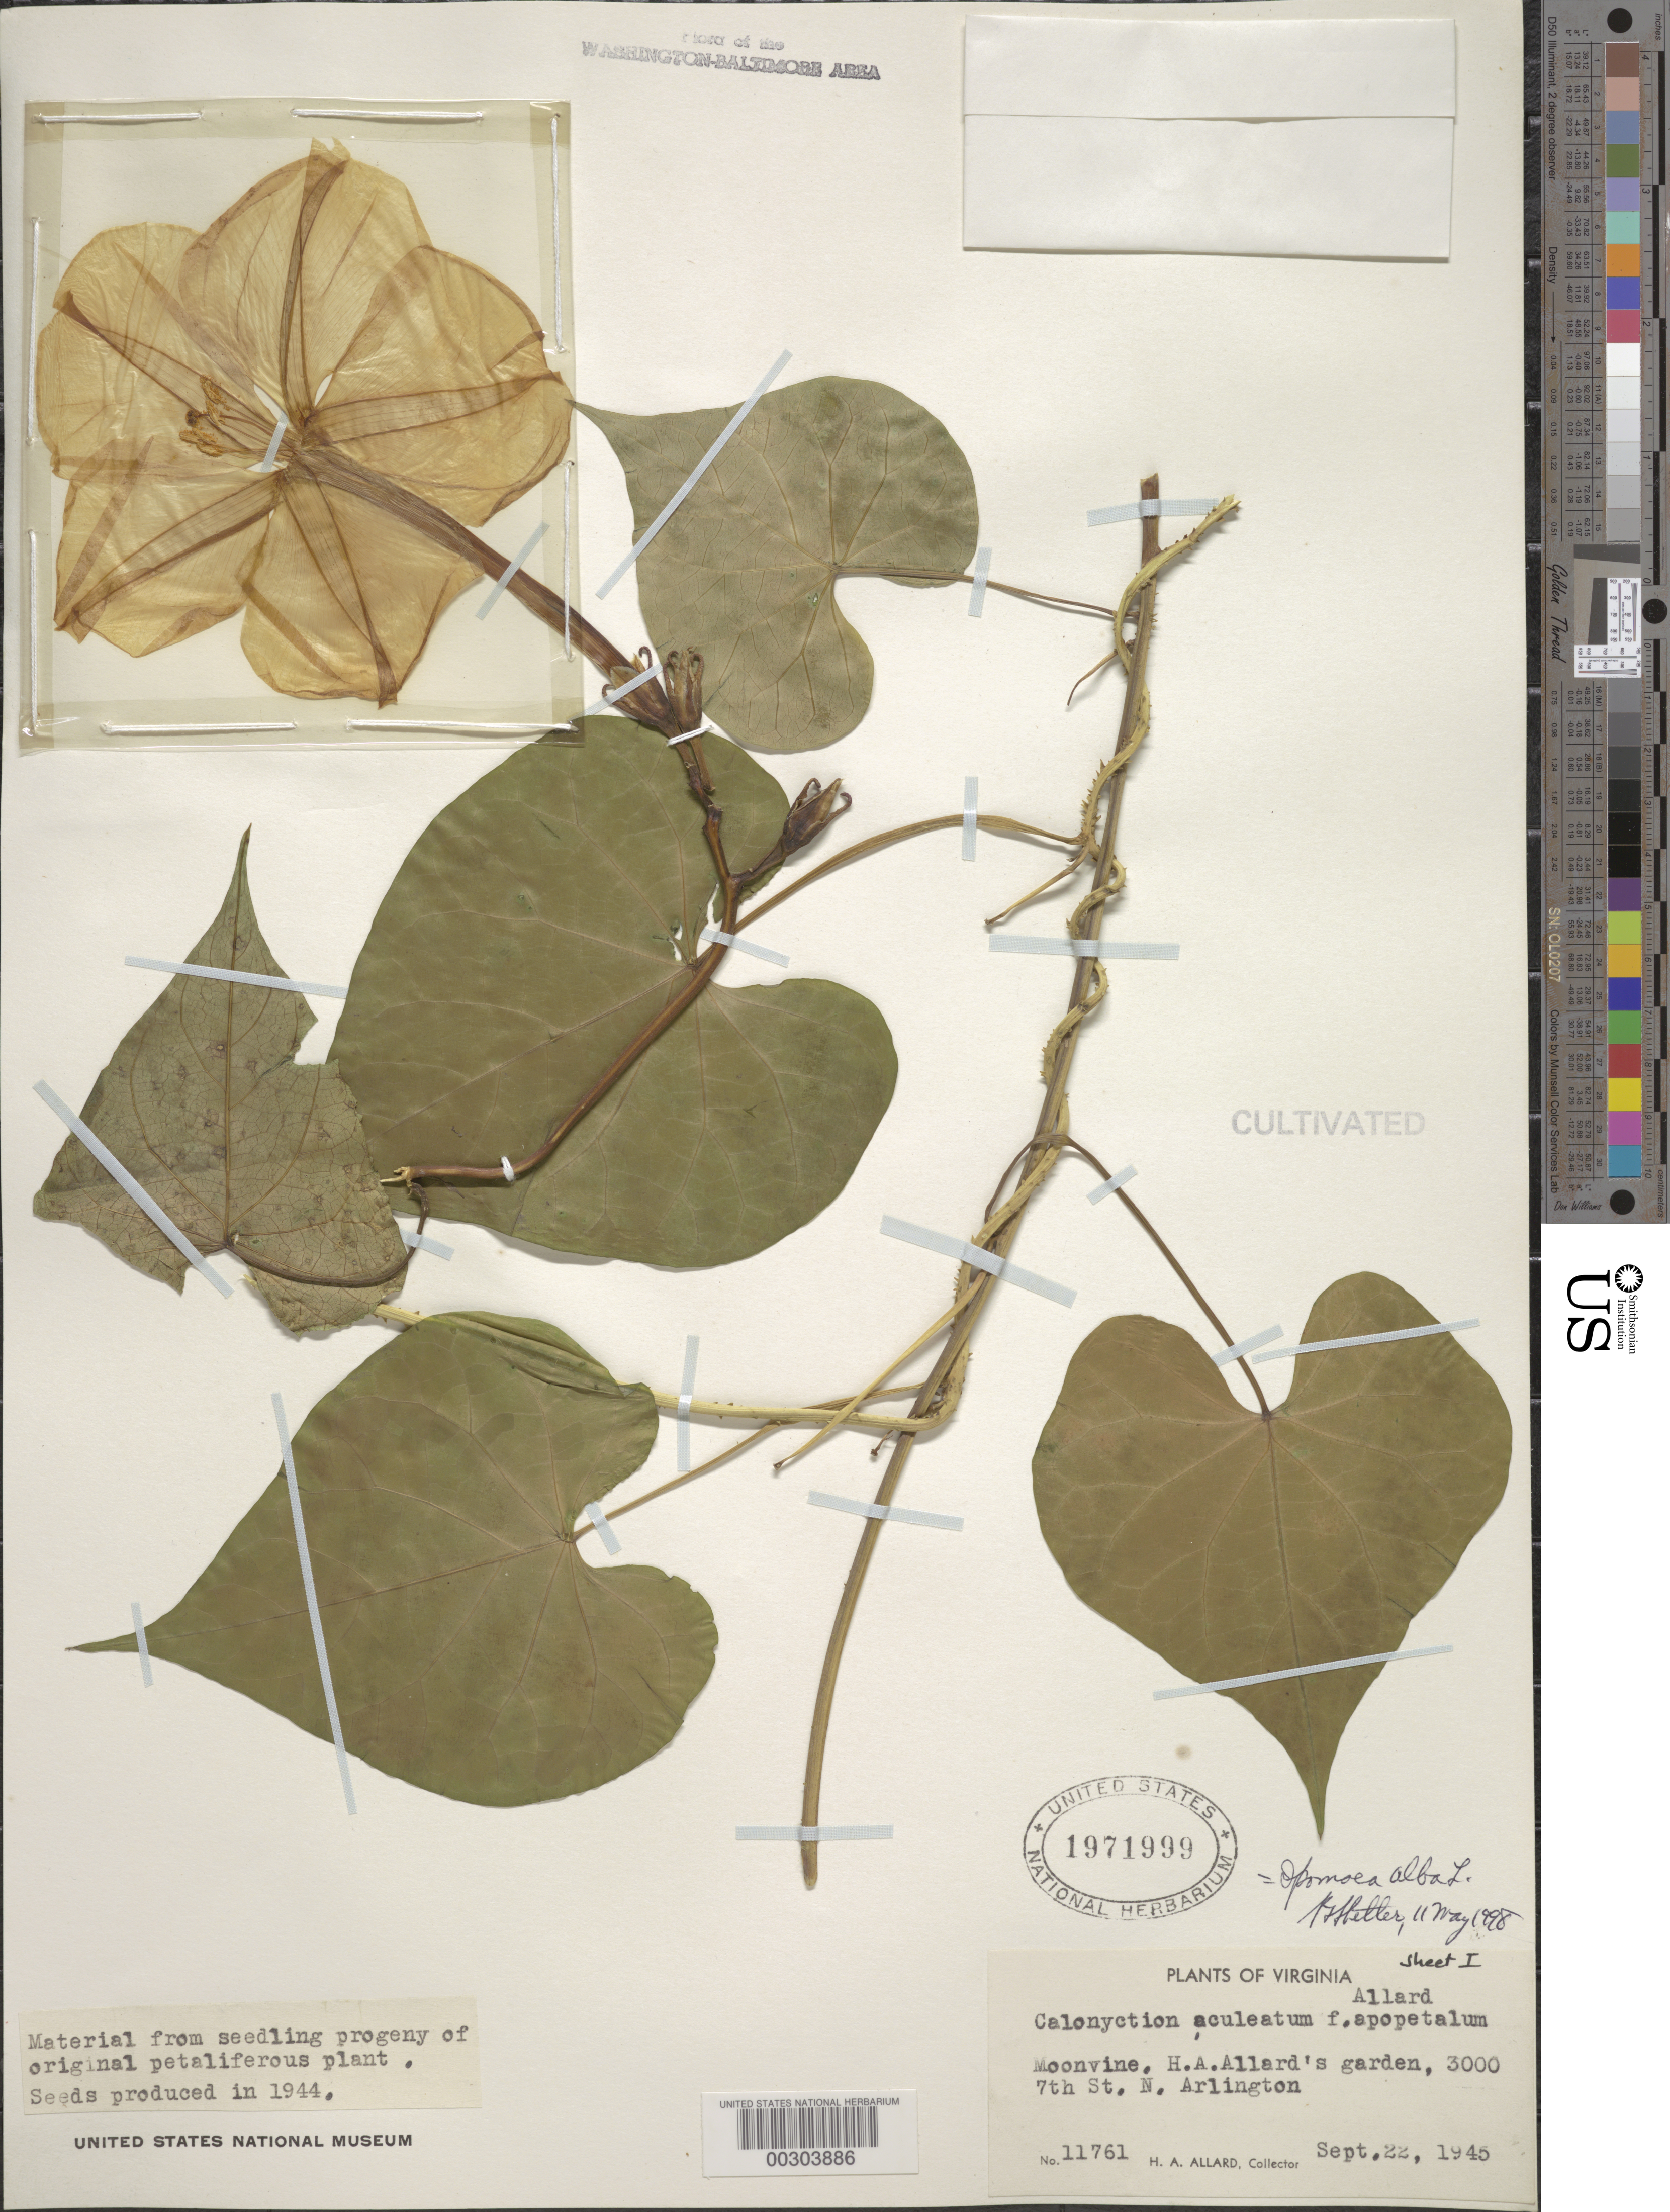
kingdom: Plantae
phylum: Tracheophyta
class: Magnoliopsida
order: Solanales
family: Convolvulaceae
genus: Ipomoea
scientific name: Ipomoea alba L.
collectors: H. A. Allard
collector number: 11761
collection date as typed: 22 Sep 1945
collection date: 1945-09-22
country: United States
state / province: Virginia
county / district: Arlington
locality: Arlington, 3000 7th St N, H.A. Allard's garden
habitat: Garden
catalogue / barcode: US 1971999